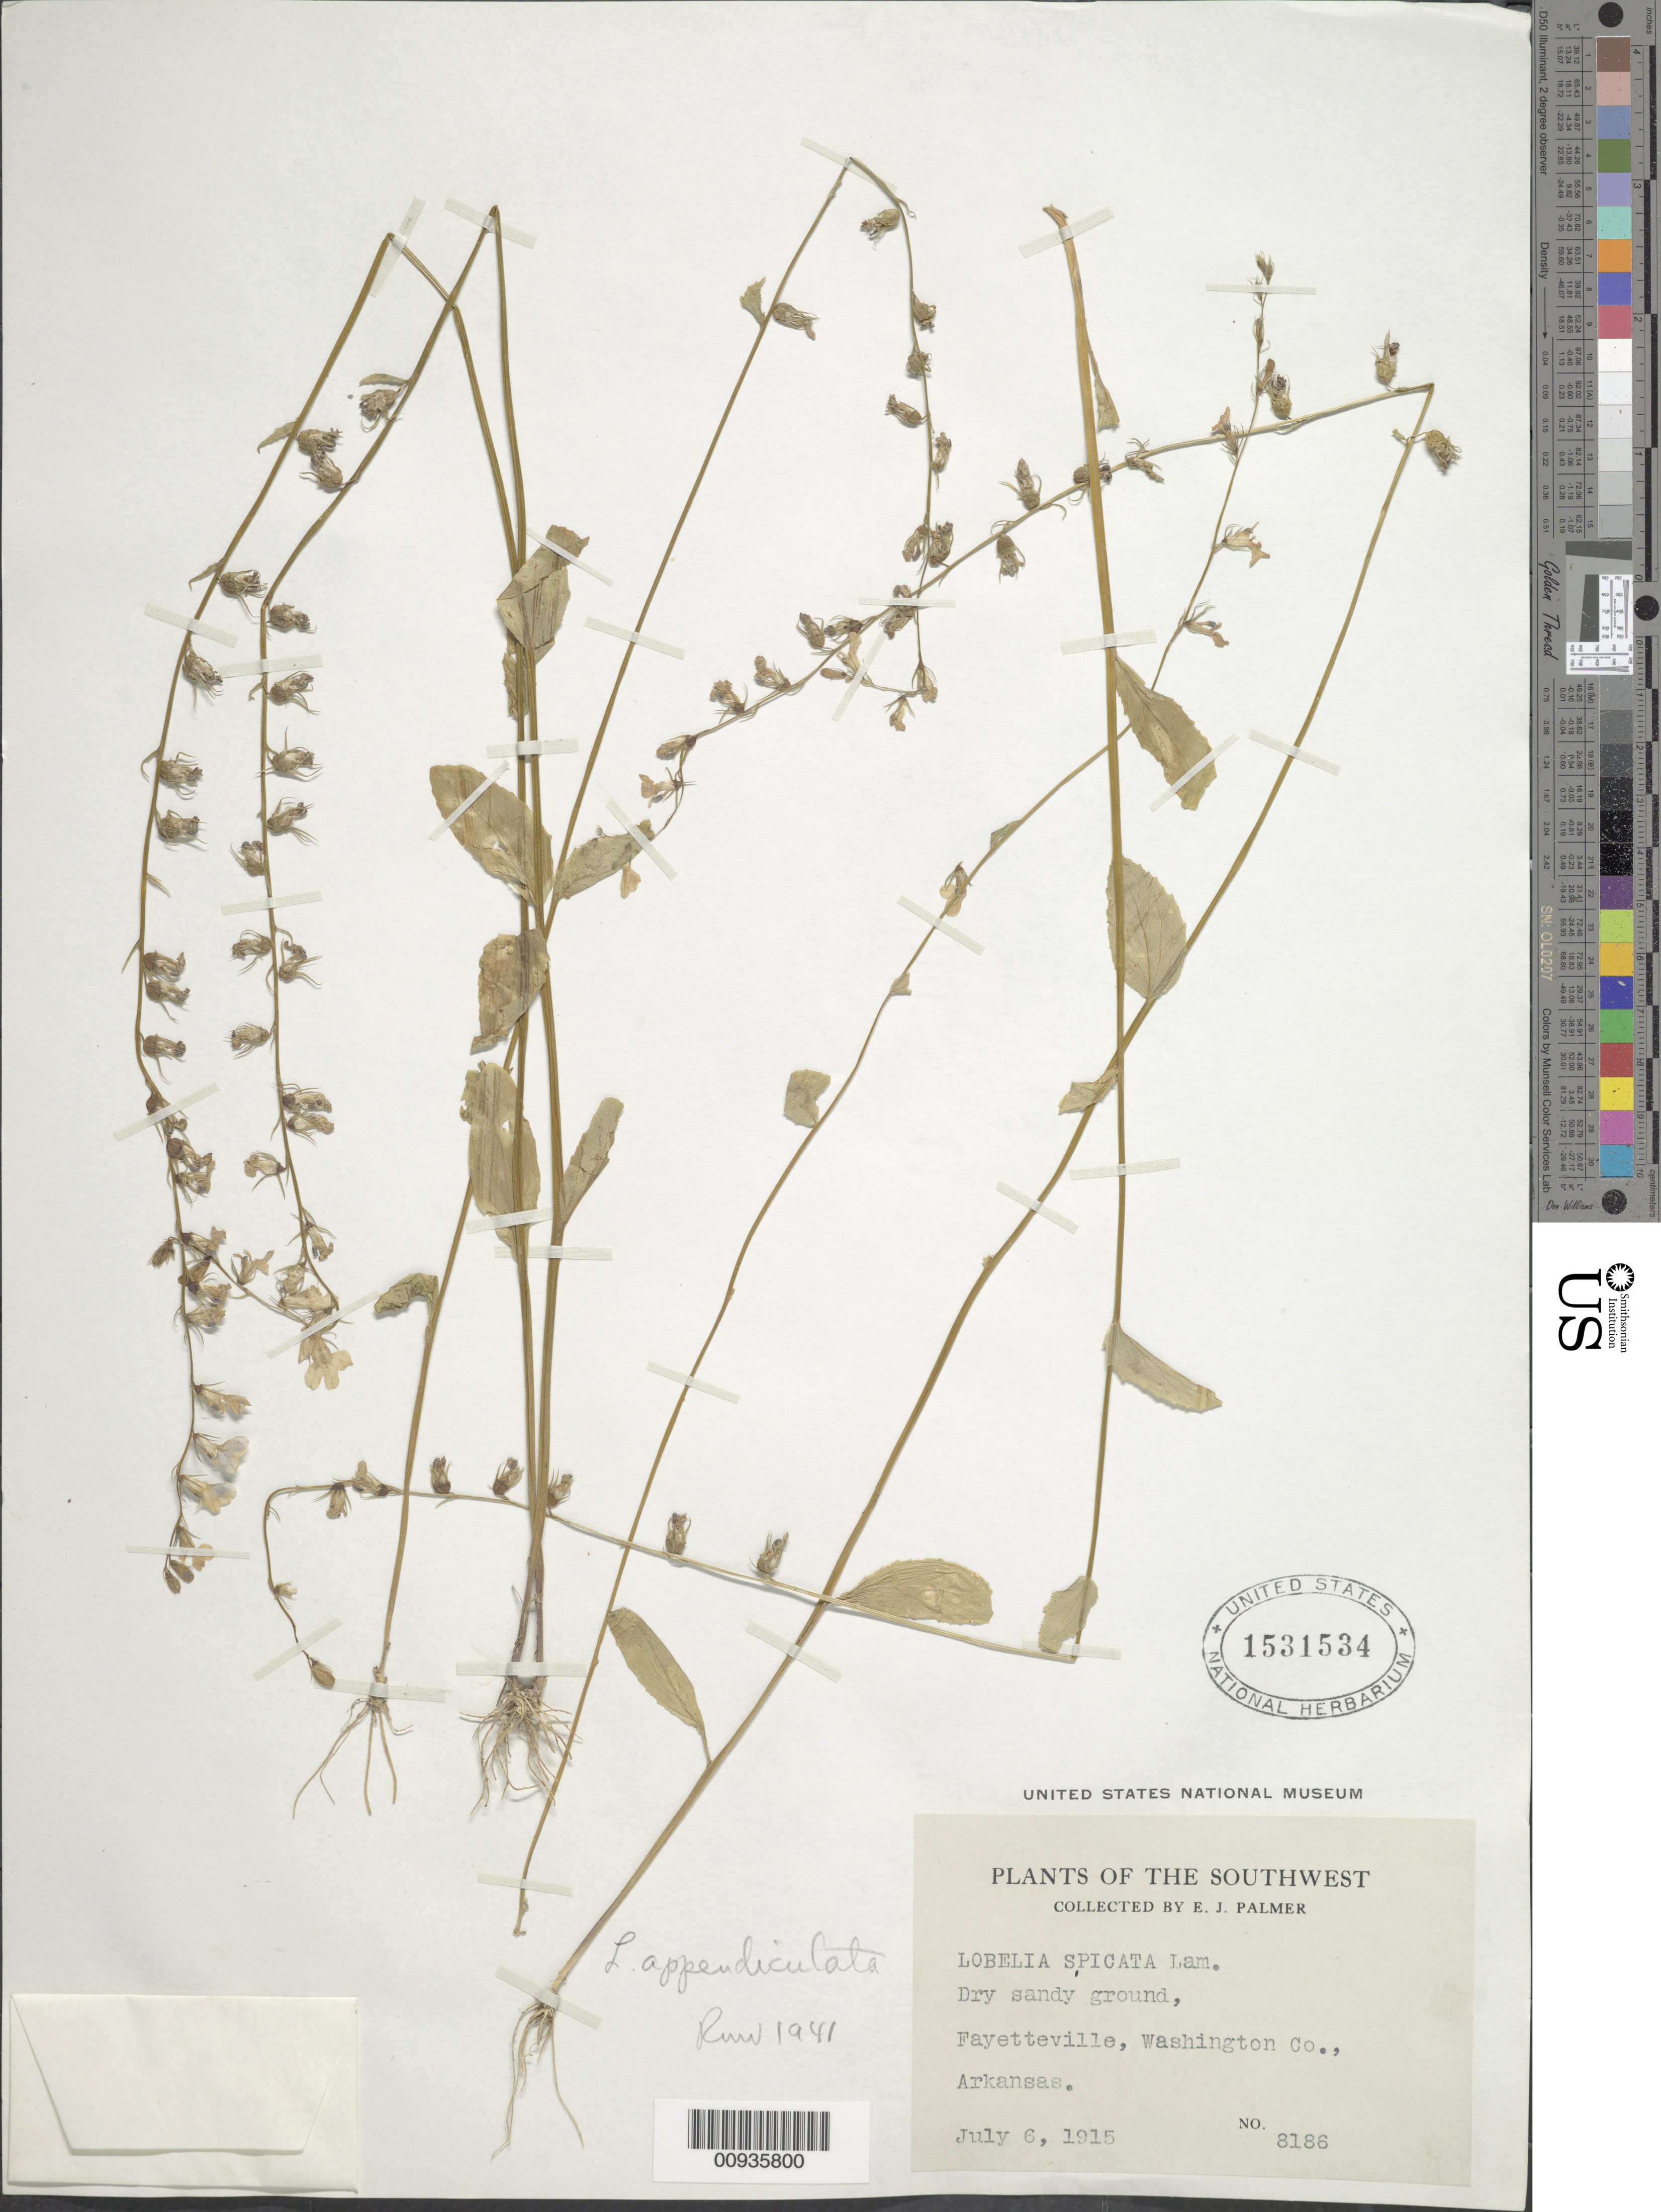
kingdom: Plantae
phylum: Tracheophyta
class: Magnoliopsida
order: Asterales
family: Campanulaceae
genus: Lobelia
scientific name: Lobelia appendiculata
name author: A. DC.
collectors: E. J. Palmer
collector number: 8186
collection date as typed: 6 Jul 1915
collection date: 1915-07-06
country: United States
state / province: Arkansas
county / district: Washington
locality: Fayetteville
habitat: dry sandy ground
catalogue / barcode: US 1531534